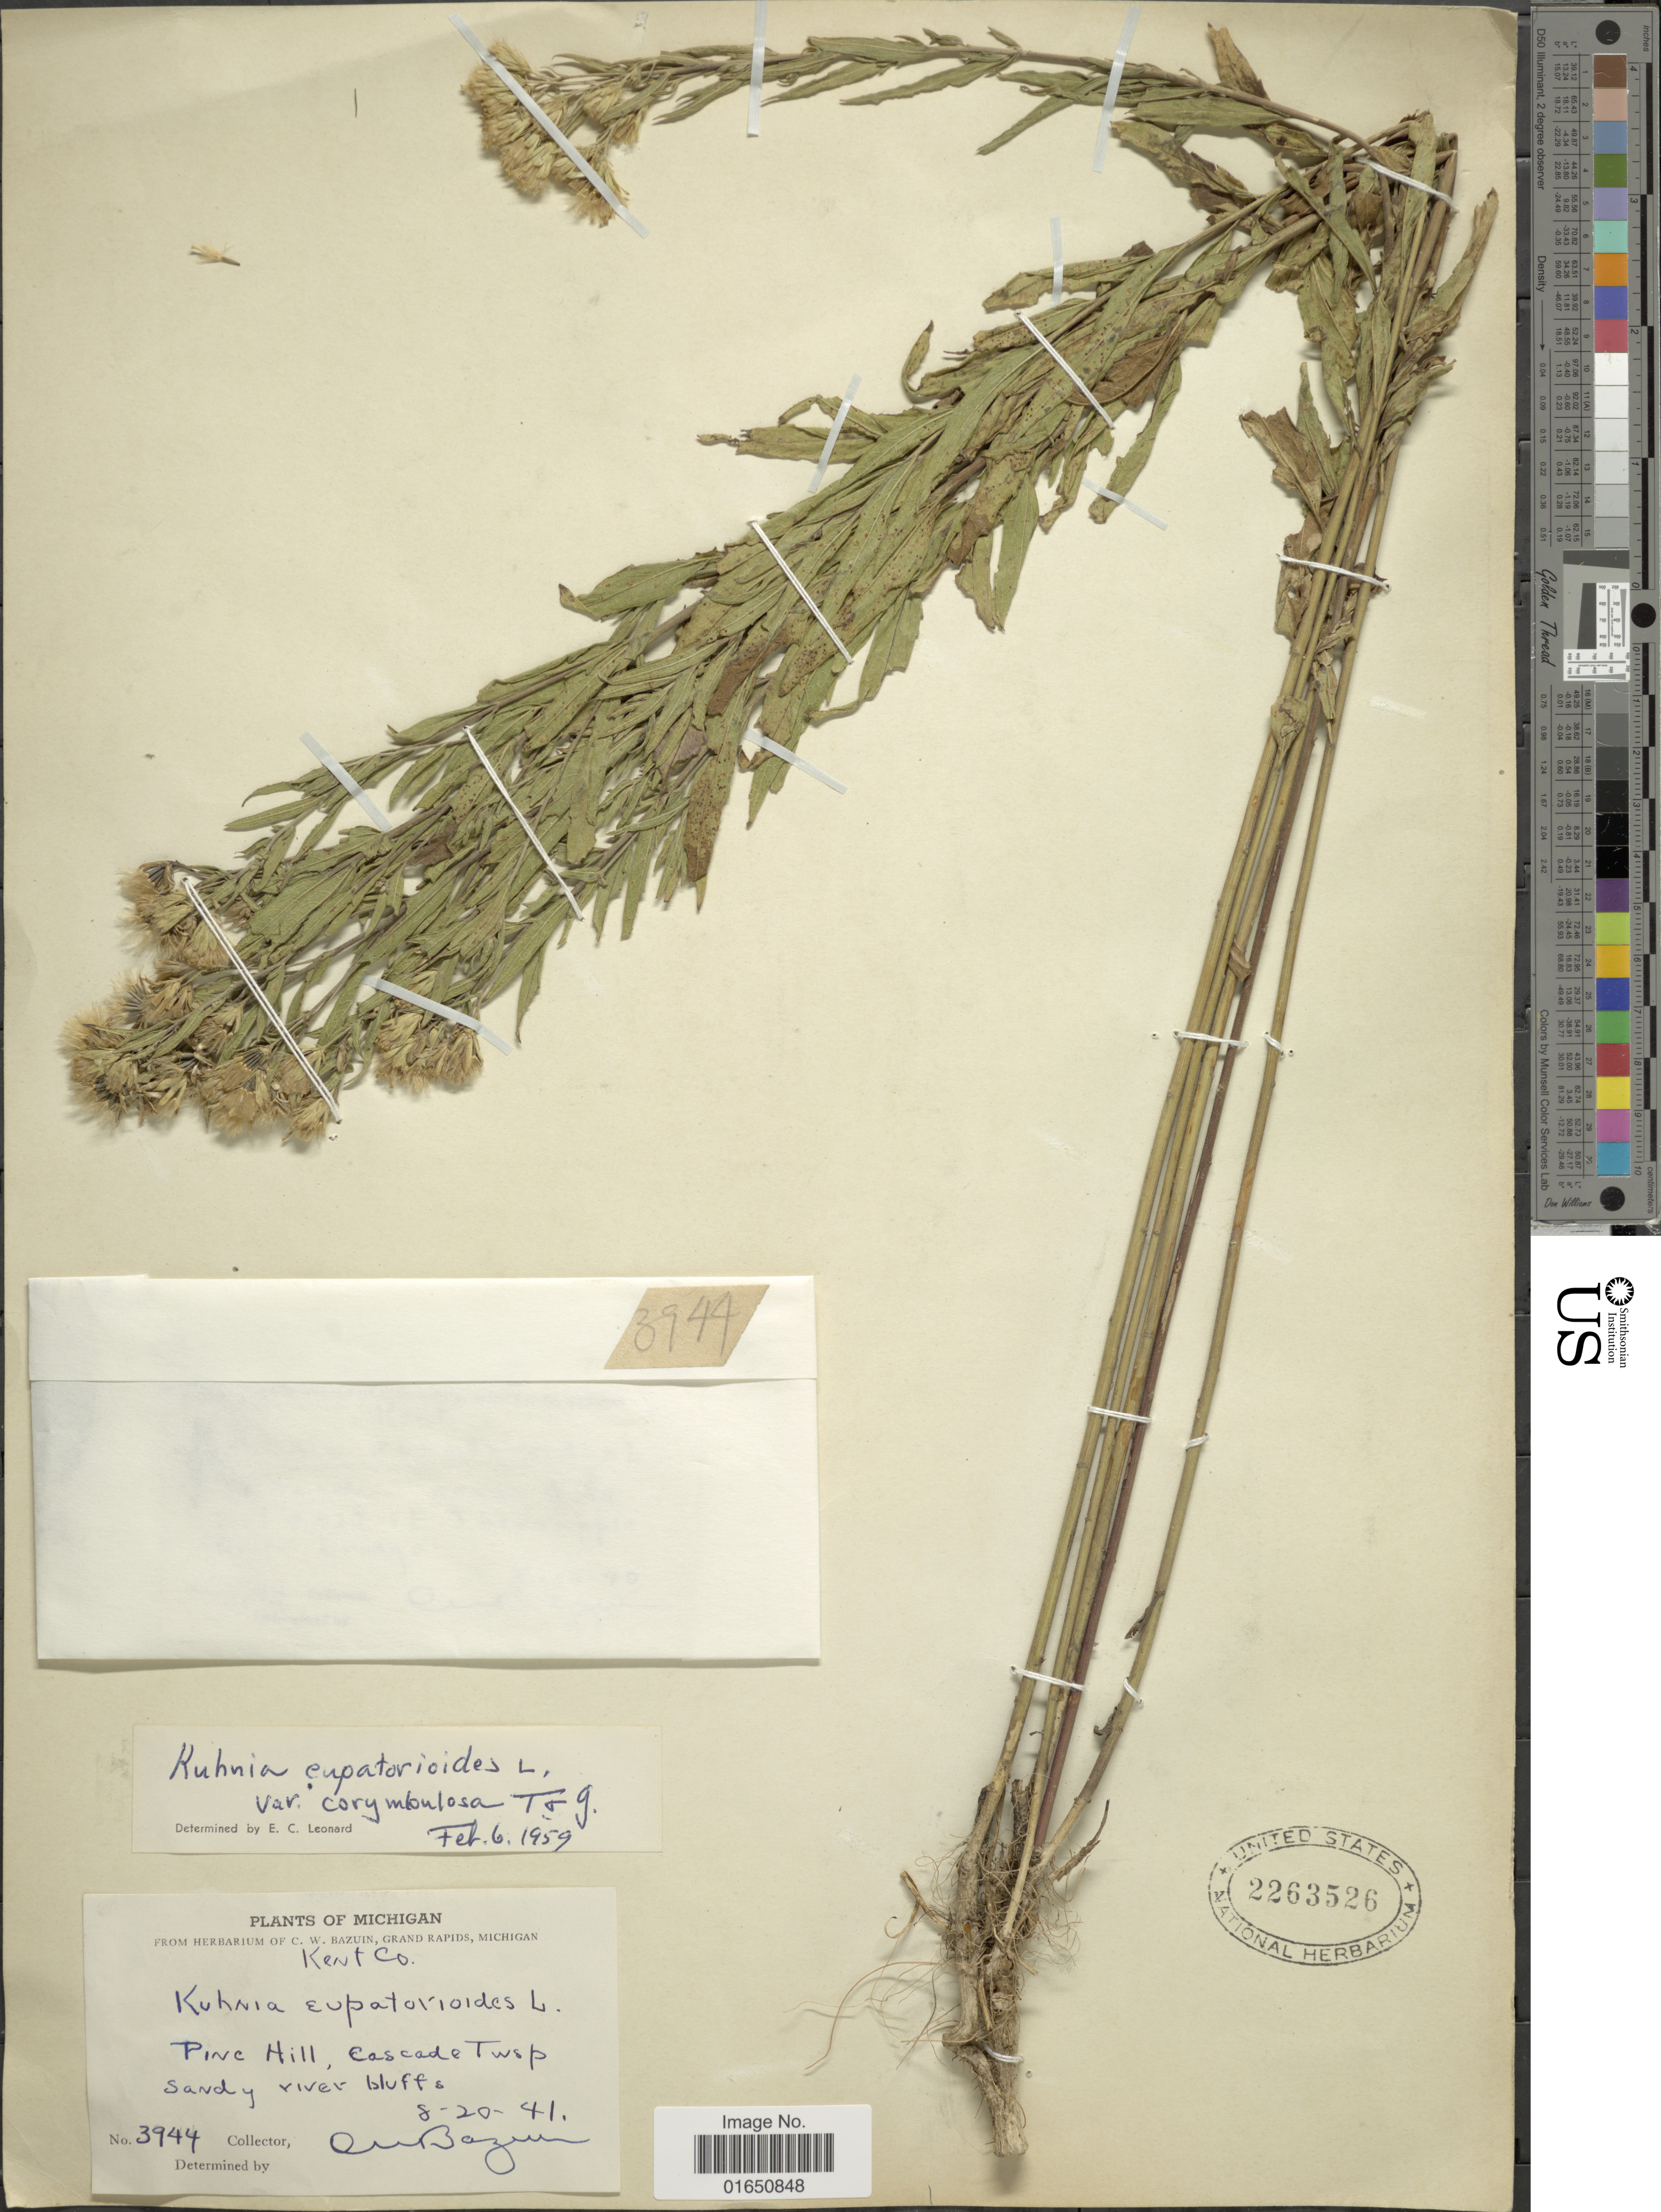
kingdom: Plantae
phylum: Tracheophyta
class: Magnoliopsida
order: Asterales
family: Asteraceae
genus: Brickellia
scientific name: Brickellia eupatorioides var. corymbulosa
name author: (Torr. & A. Gray) Shinners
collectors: C. Bazuin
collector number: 3994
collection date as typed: Transcribed d/m/y: 20/8/41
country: United States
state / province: Michigan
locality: Pine Hill, Cascade Twsp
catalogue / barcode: US 2263526